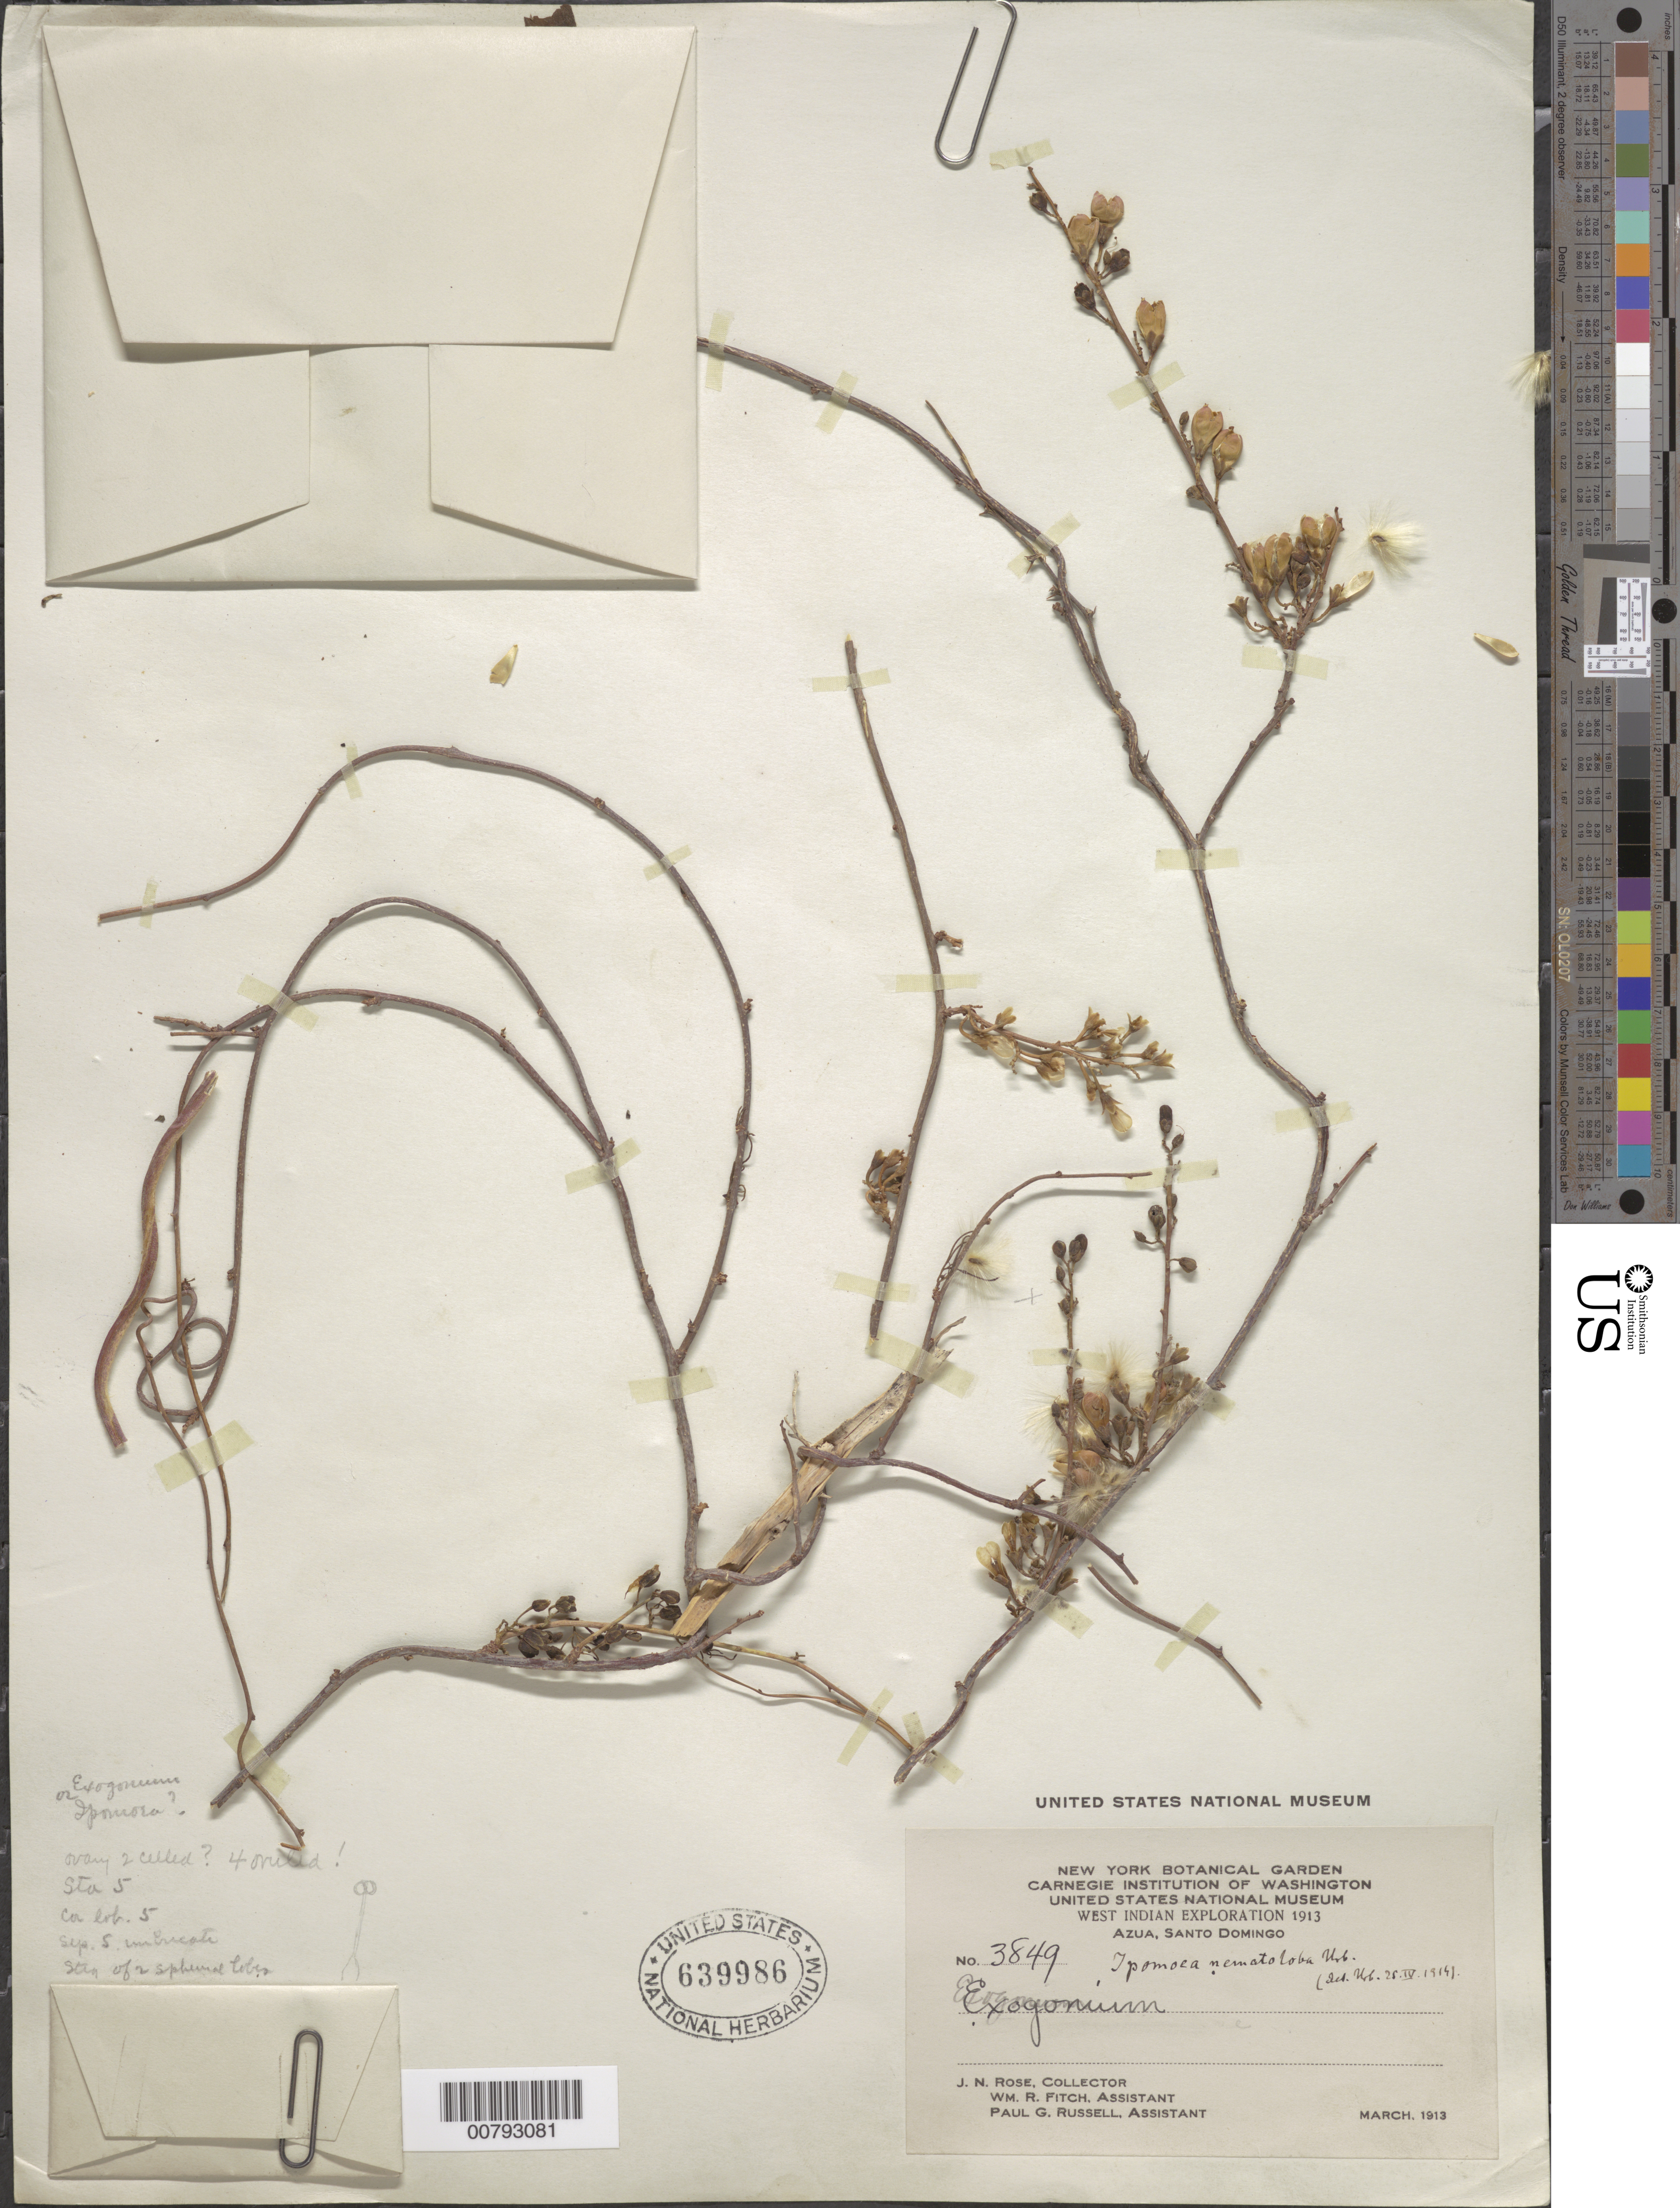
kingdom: Plantae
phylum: Tracheophyta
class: Magnoliopsida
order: Solanales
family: Convolvulaceae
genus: Ipomoea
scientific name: Ipomoea nematoloba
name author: Urb.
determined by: Urban, Ignatz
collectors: J. N. Rose, W. R. Fitch & P. G. Russell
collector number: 3849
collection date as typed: Mar 1913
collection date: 1913-03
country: Dominican Republic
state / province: Azua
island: Hispaniola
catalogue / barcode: US 639986